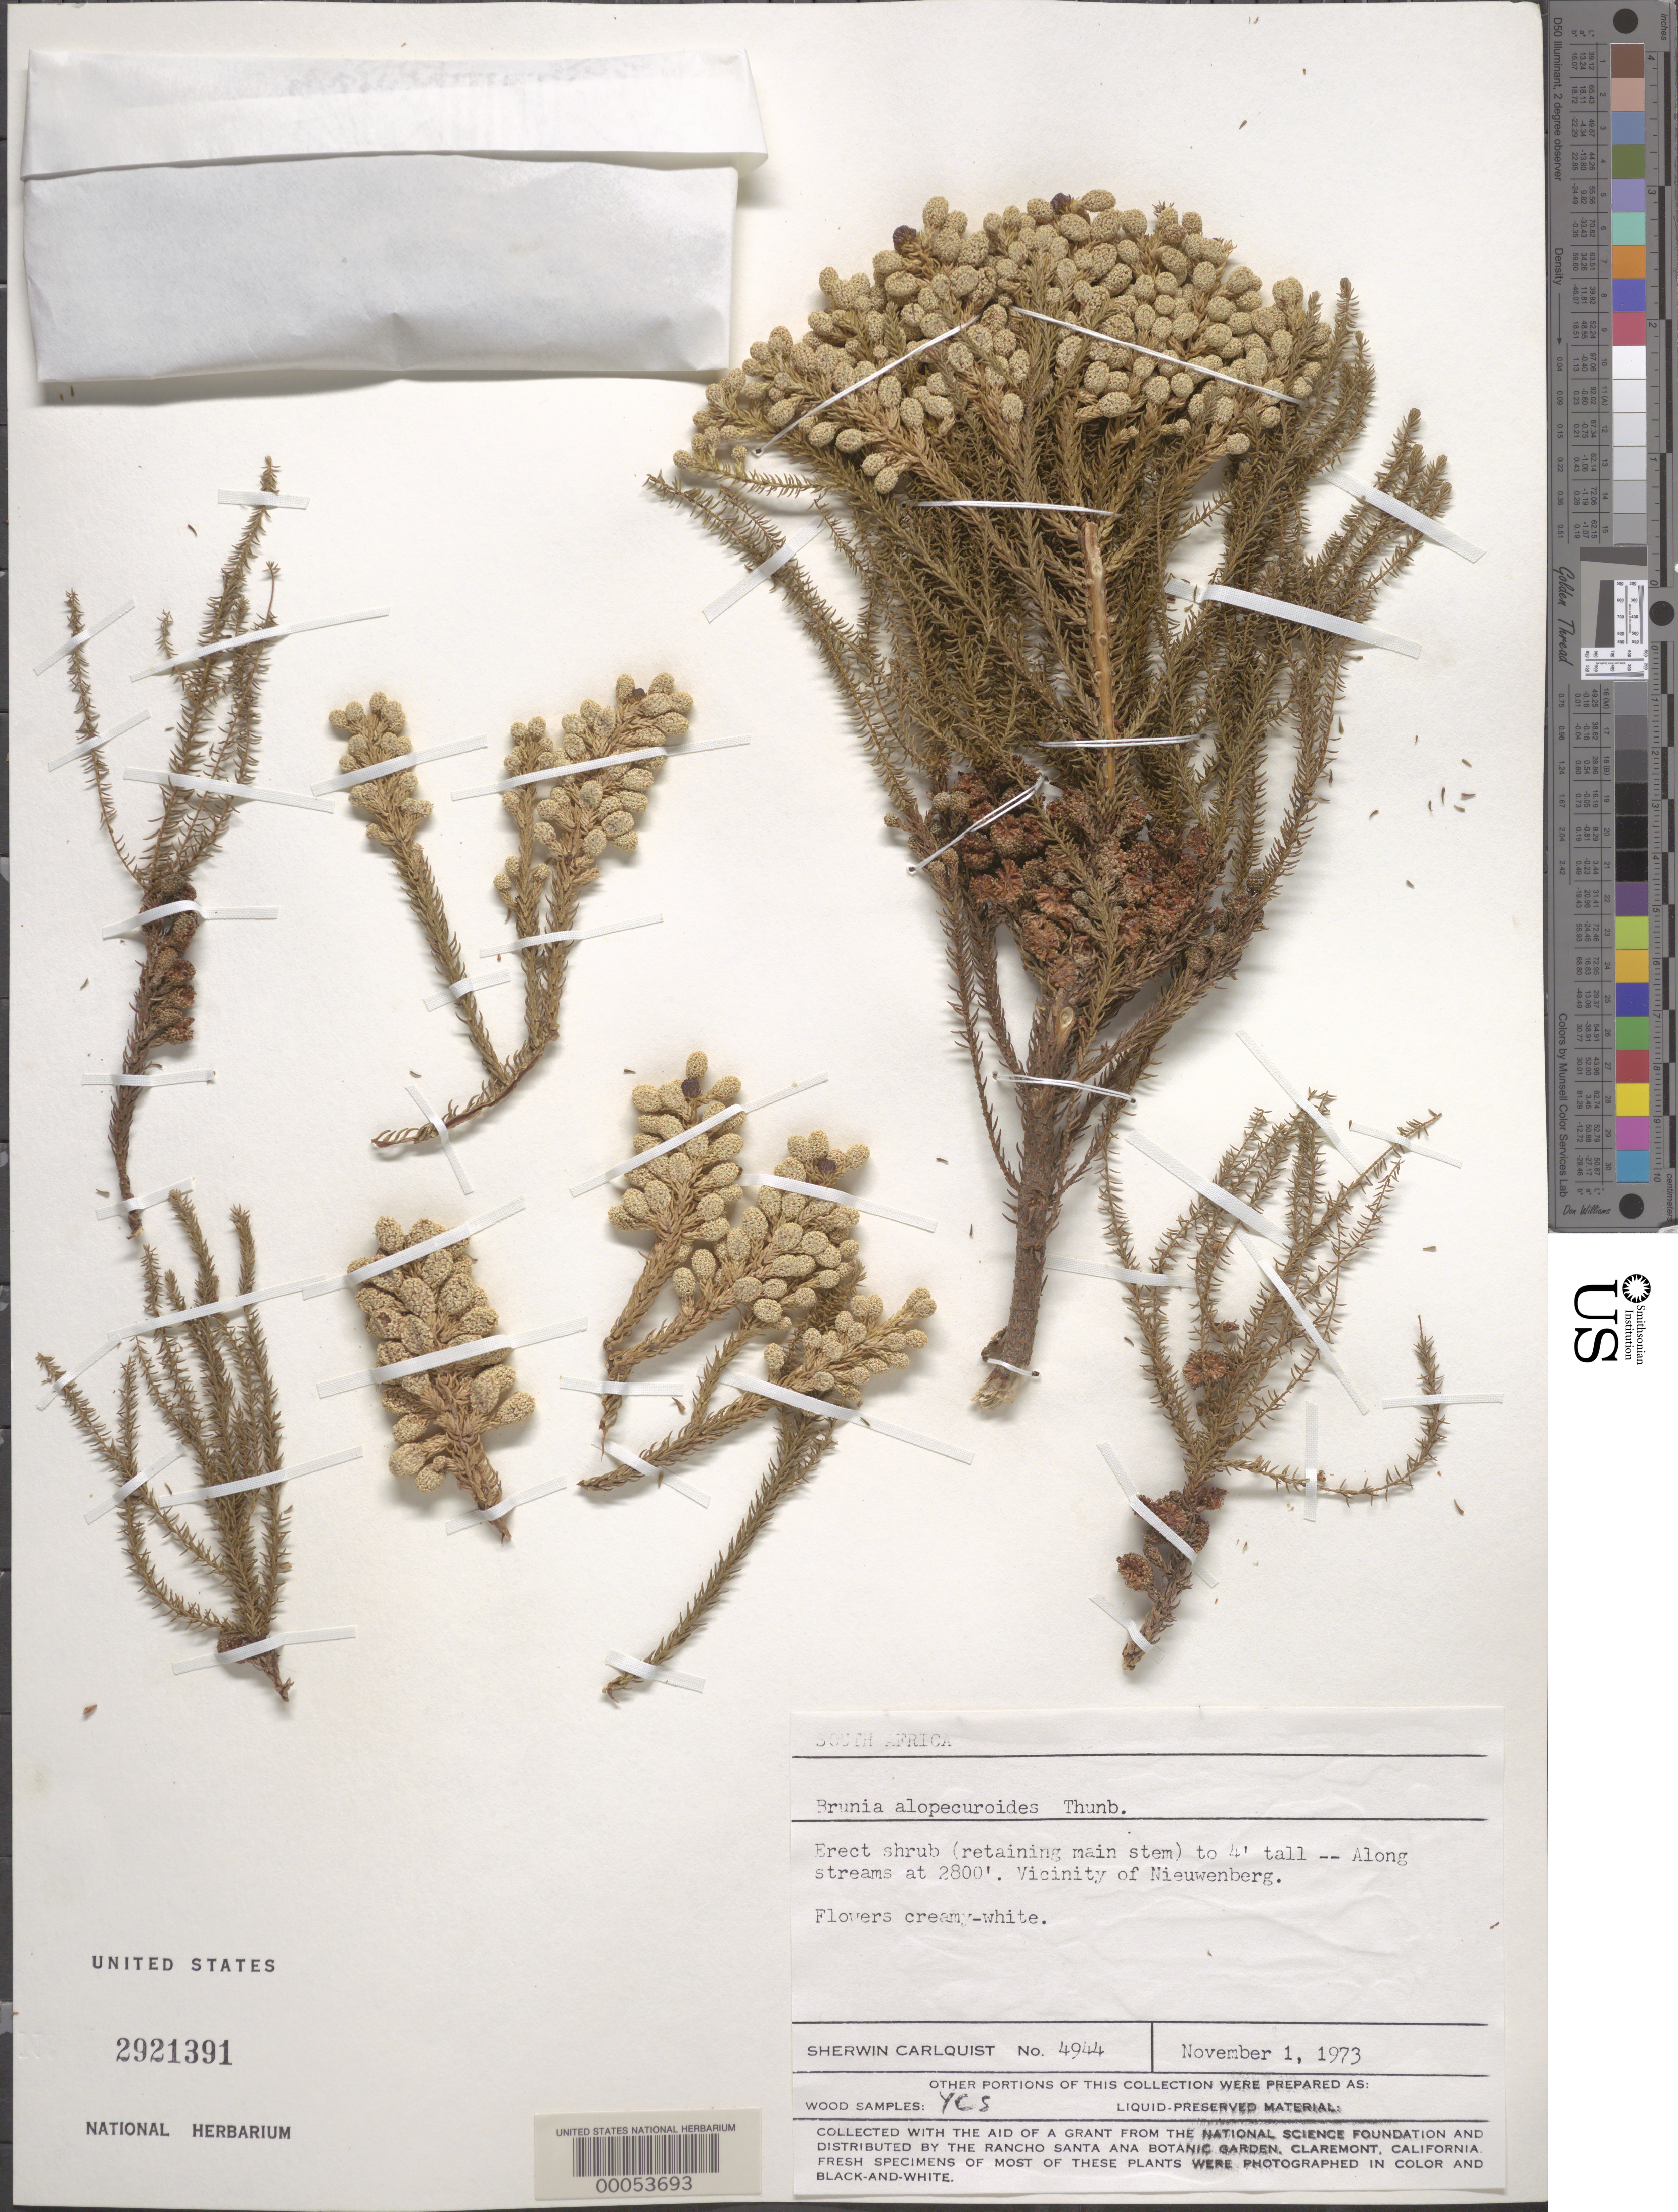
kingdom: Plantae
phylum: Tracheophyta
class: Magnoliopsida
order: Bruniales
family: Bruniaceae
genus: Berzelia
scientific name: Berzelia alopecuroides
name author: (Thunb.) Sond.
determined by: Strong, Mark T., (BOT), Smithsonian Institution - National Museum of Natural History (UNITED STATES)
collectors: S. Carlquist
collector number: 4944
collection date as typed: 01 Nov 1973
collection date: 1973-11-01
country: South Africa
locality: Nieuwenberg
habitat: Along stream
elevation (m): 853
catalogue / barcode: US 2921391